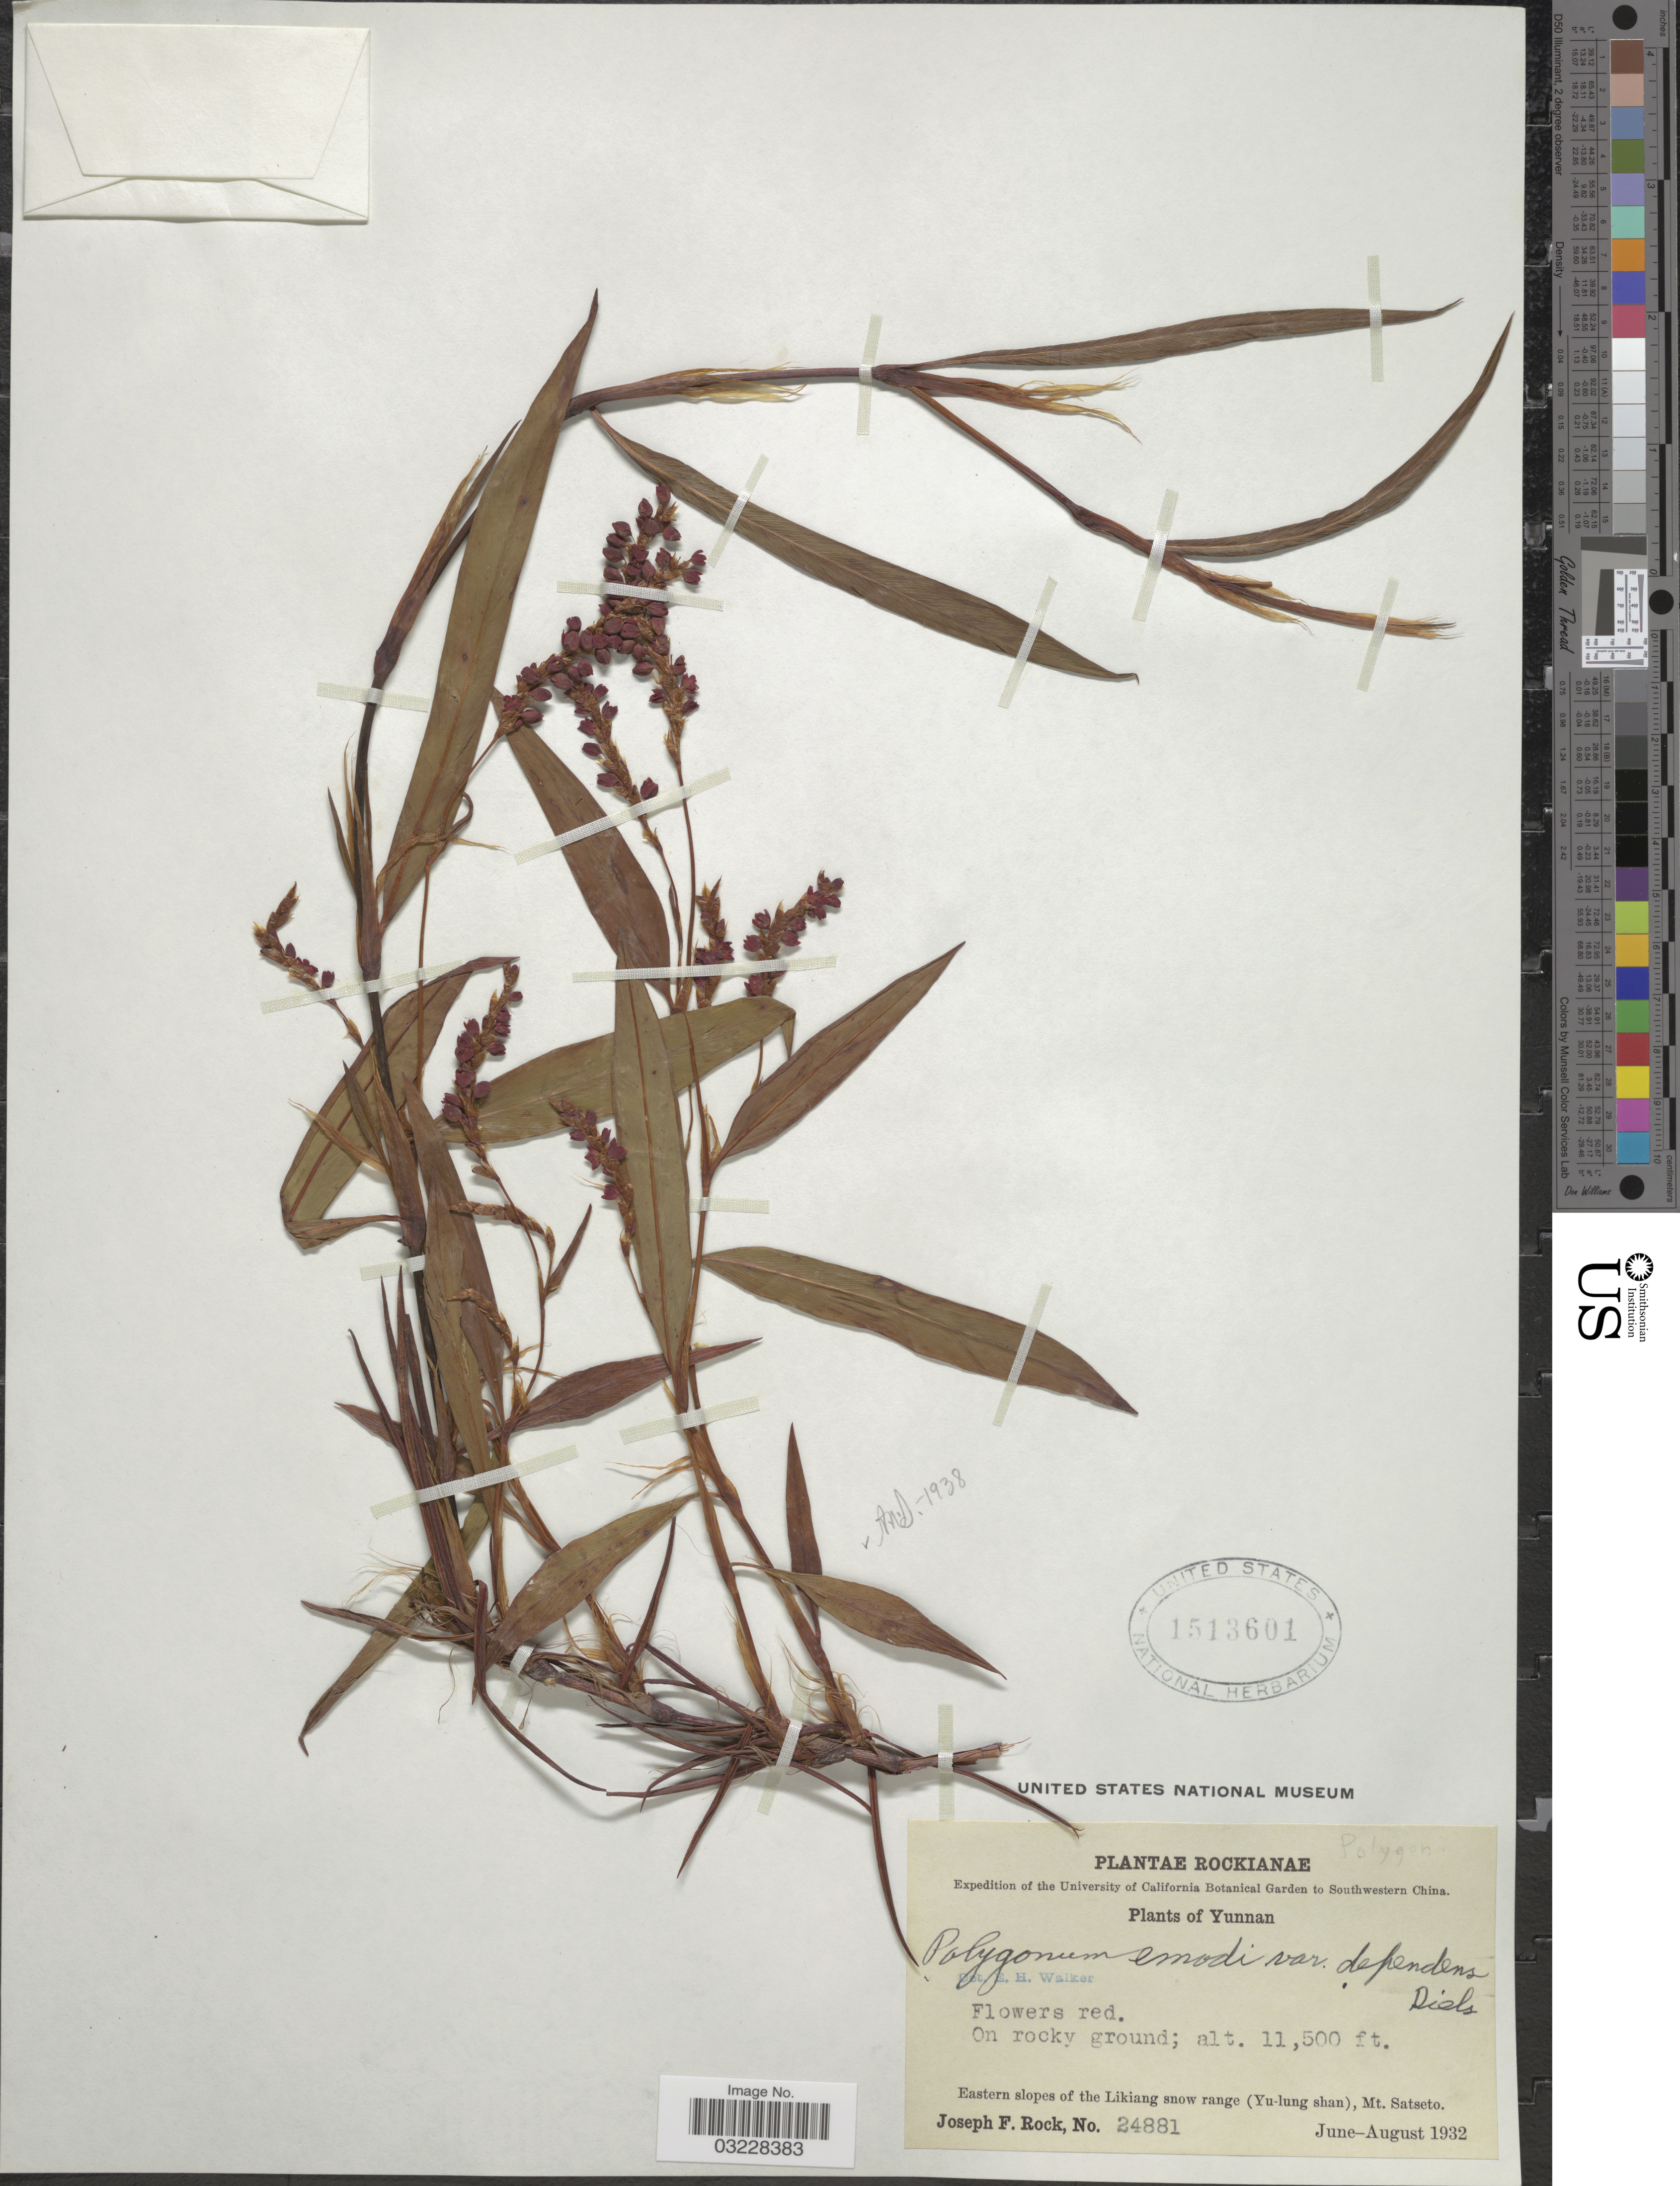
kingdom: Plantae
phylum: Tracheophyta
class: Magnoliopsida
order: Caryophyllales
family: Polygonaceae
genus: Bistorta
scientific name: Bistorta emodi subsp. dependens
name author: (Diels) Soják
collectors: J. F. Rock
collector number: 24881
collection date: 1932-06/1932-08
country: China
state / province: Yunnan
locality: Eastern slopes of the Likiang snow range (Yu-lung shan), Mt. Satseto.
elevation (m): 3505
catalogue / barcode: US 1513601